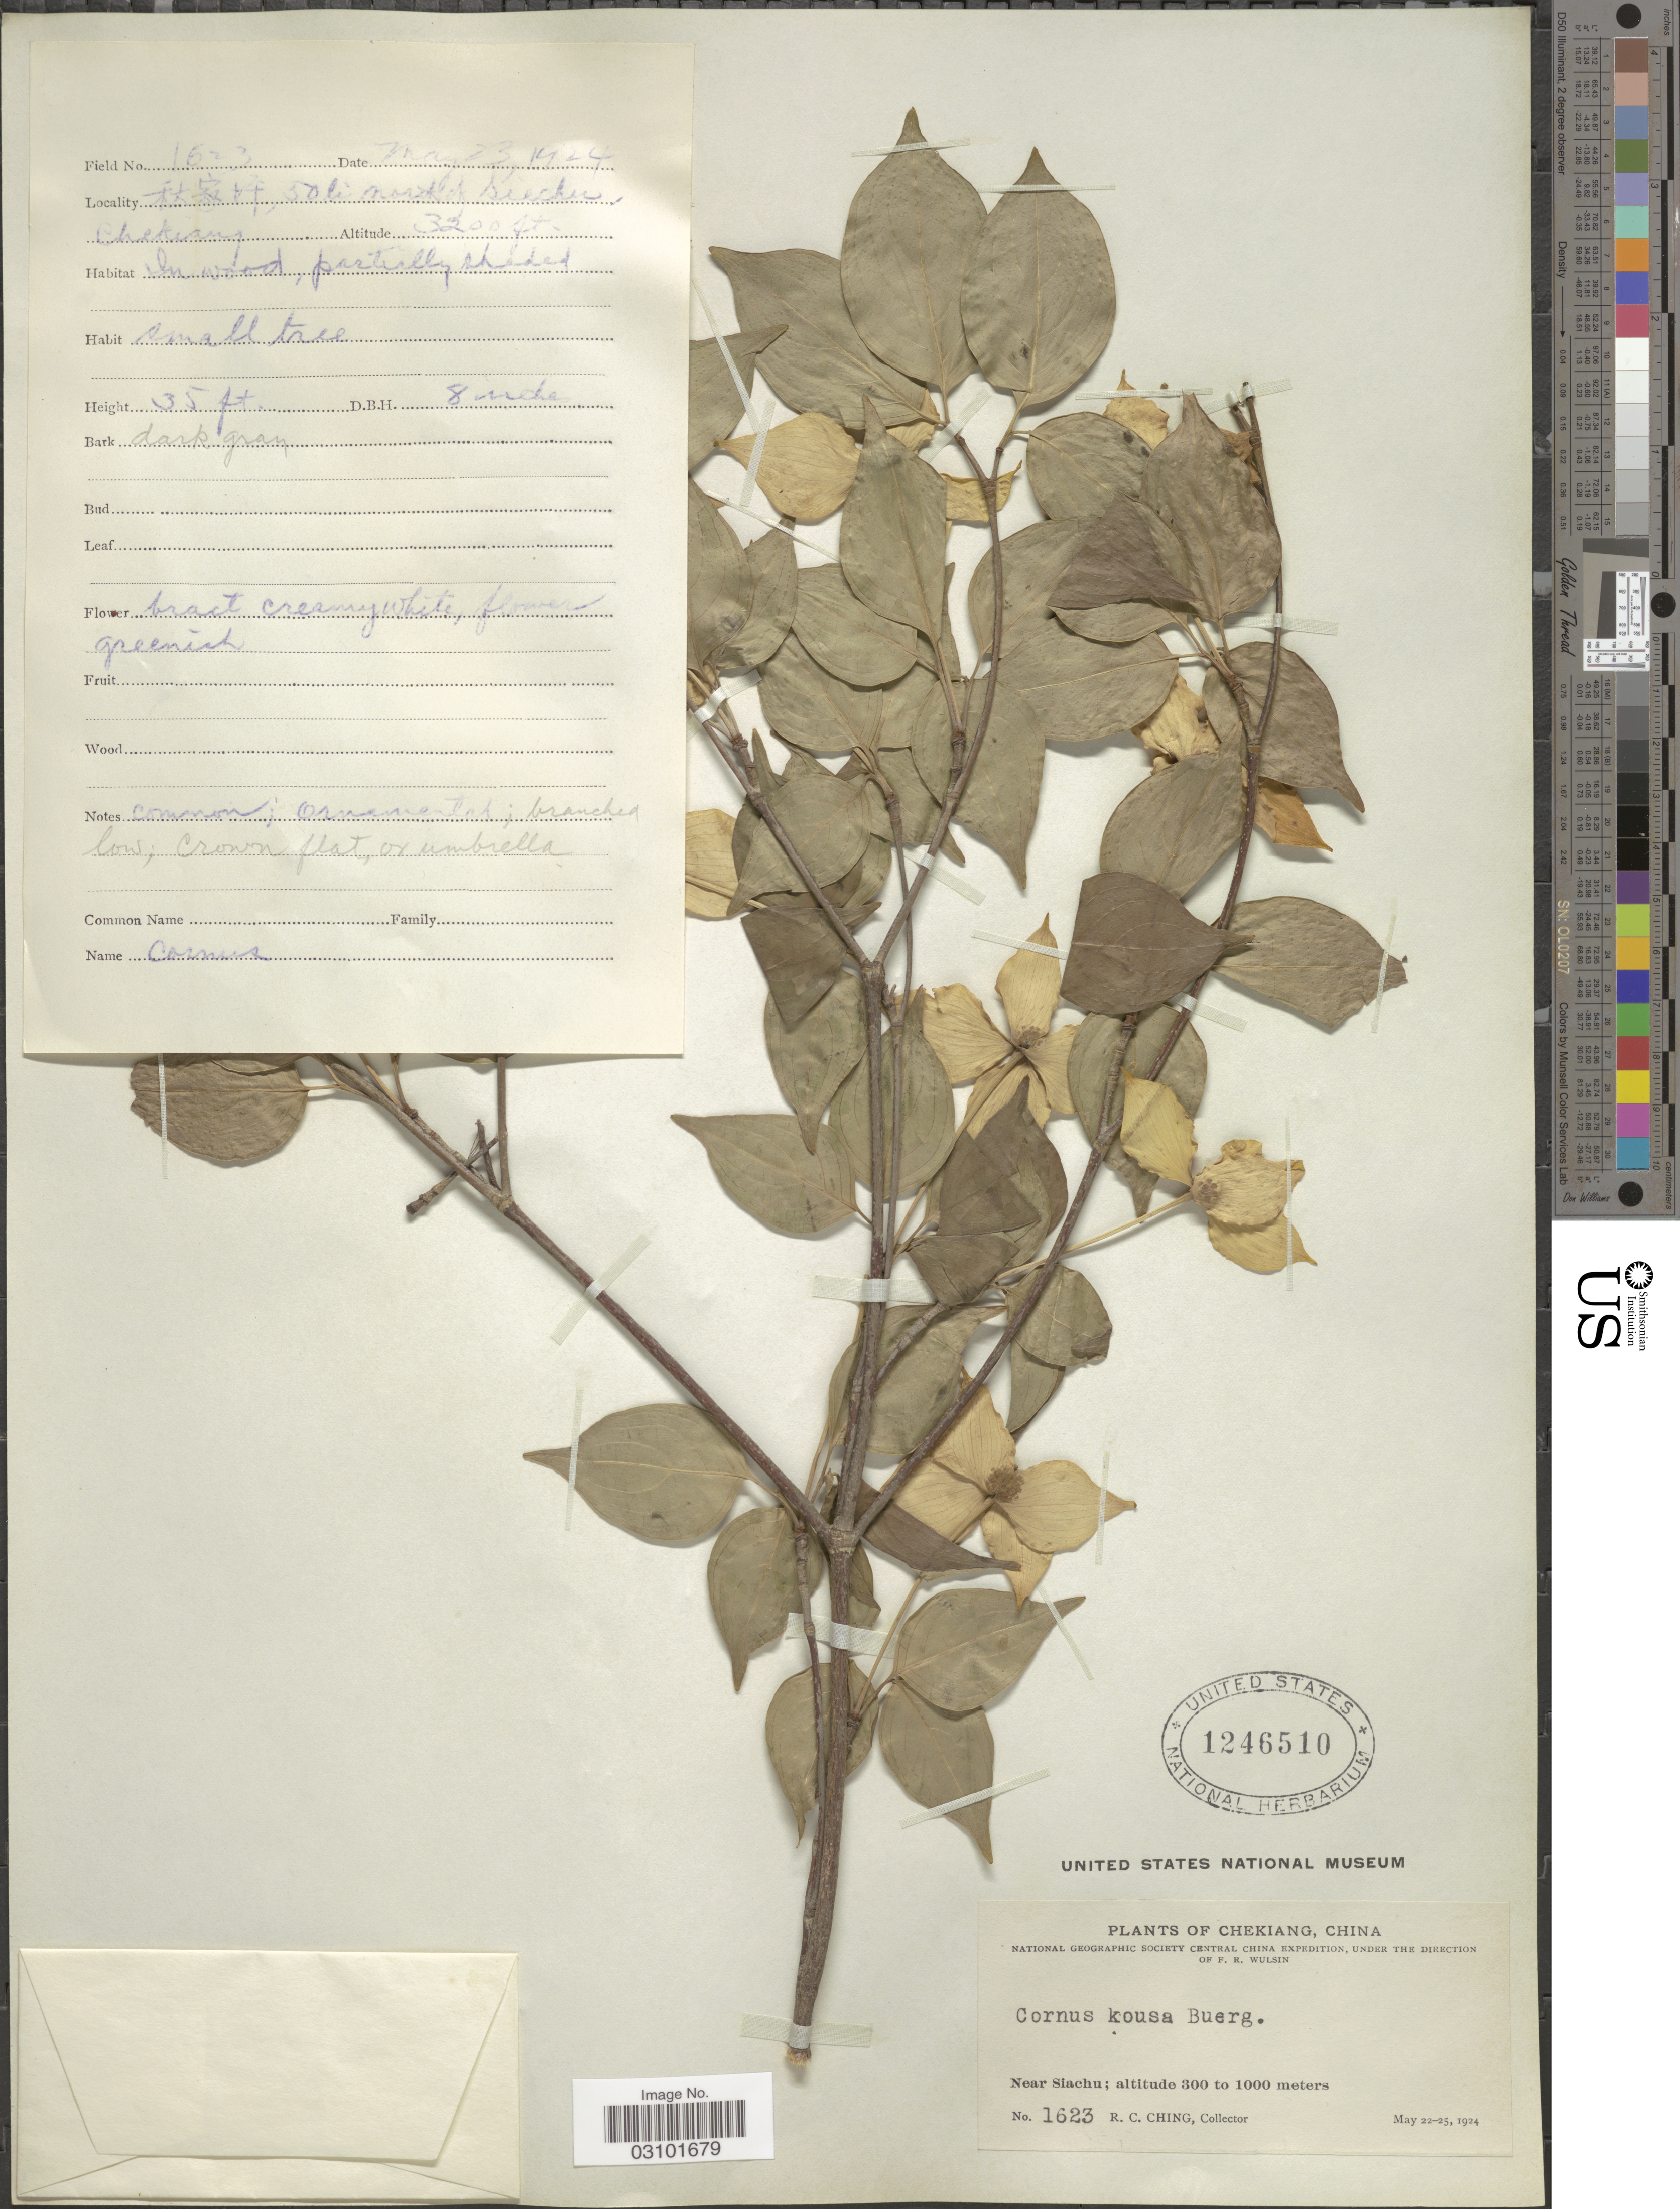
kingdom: Plantae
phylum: Tracheophyta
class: Magnoliopsida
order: Cornales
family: Cornaceae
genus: Cornus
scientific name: Cornus kousa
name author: F. Buerger ex Miq.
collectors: R. C. Ching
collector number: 1623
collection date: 1924-05-23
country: China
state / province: Zhejiang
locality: Chekiang. Near Siachu. 50 li north of Siachu.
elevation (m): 975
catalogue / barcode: US 1246510